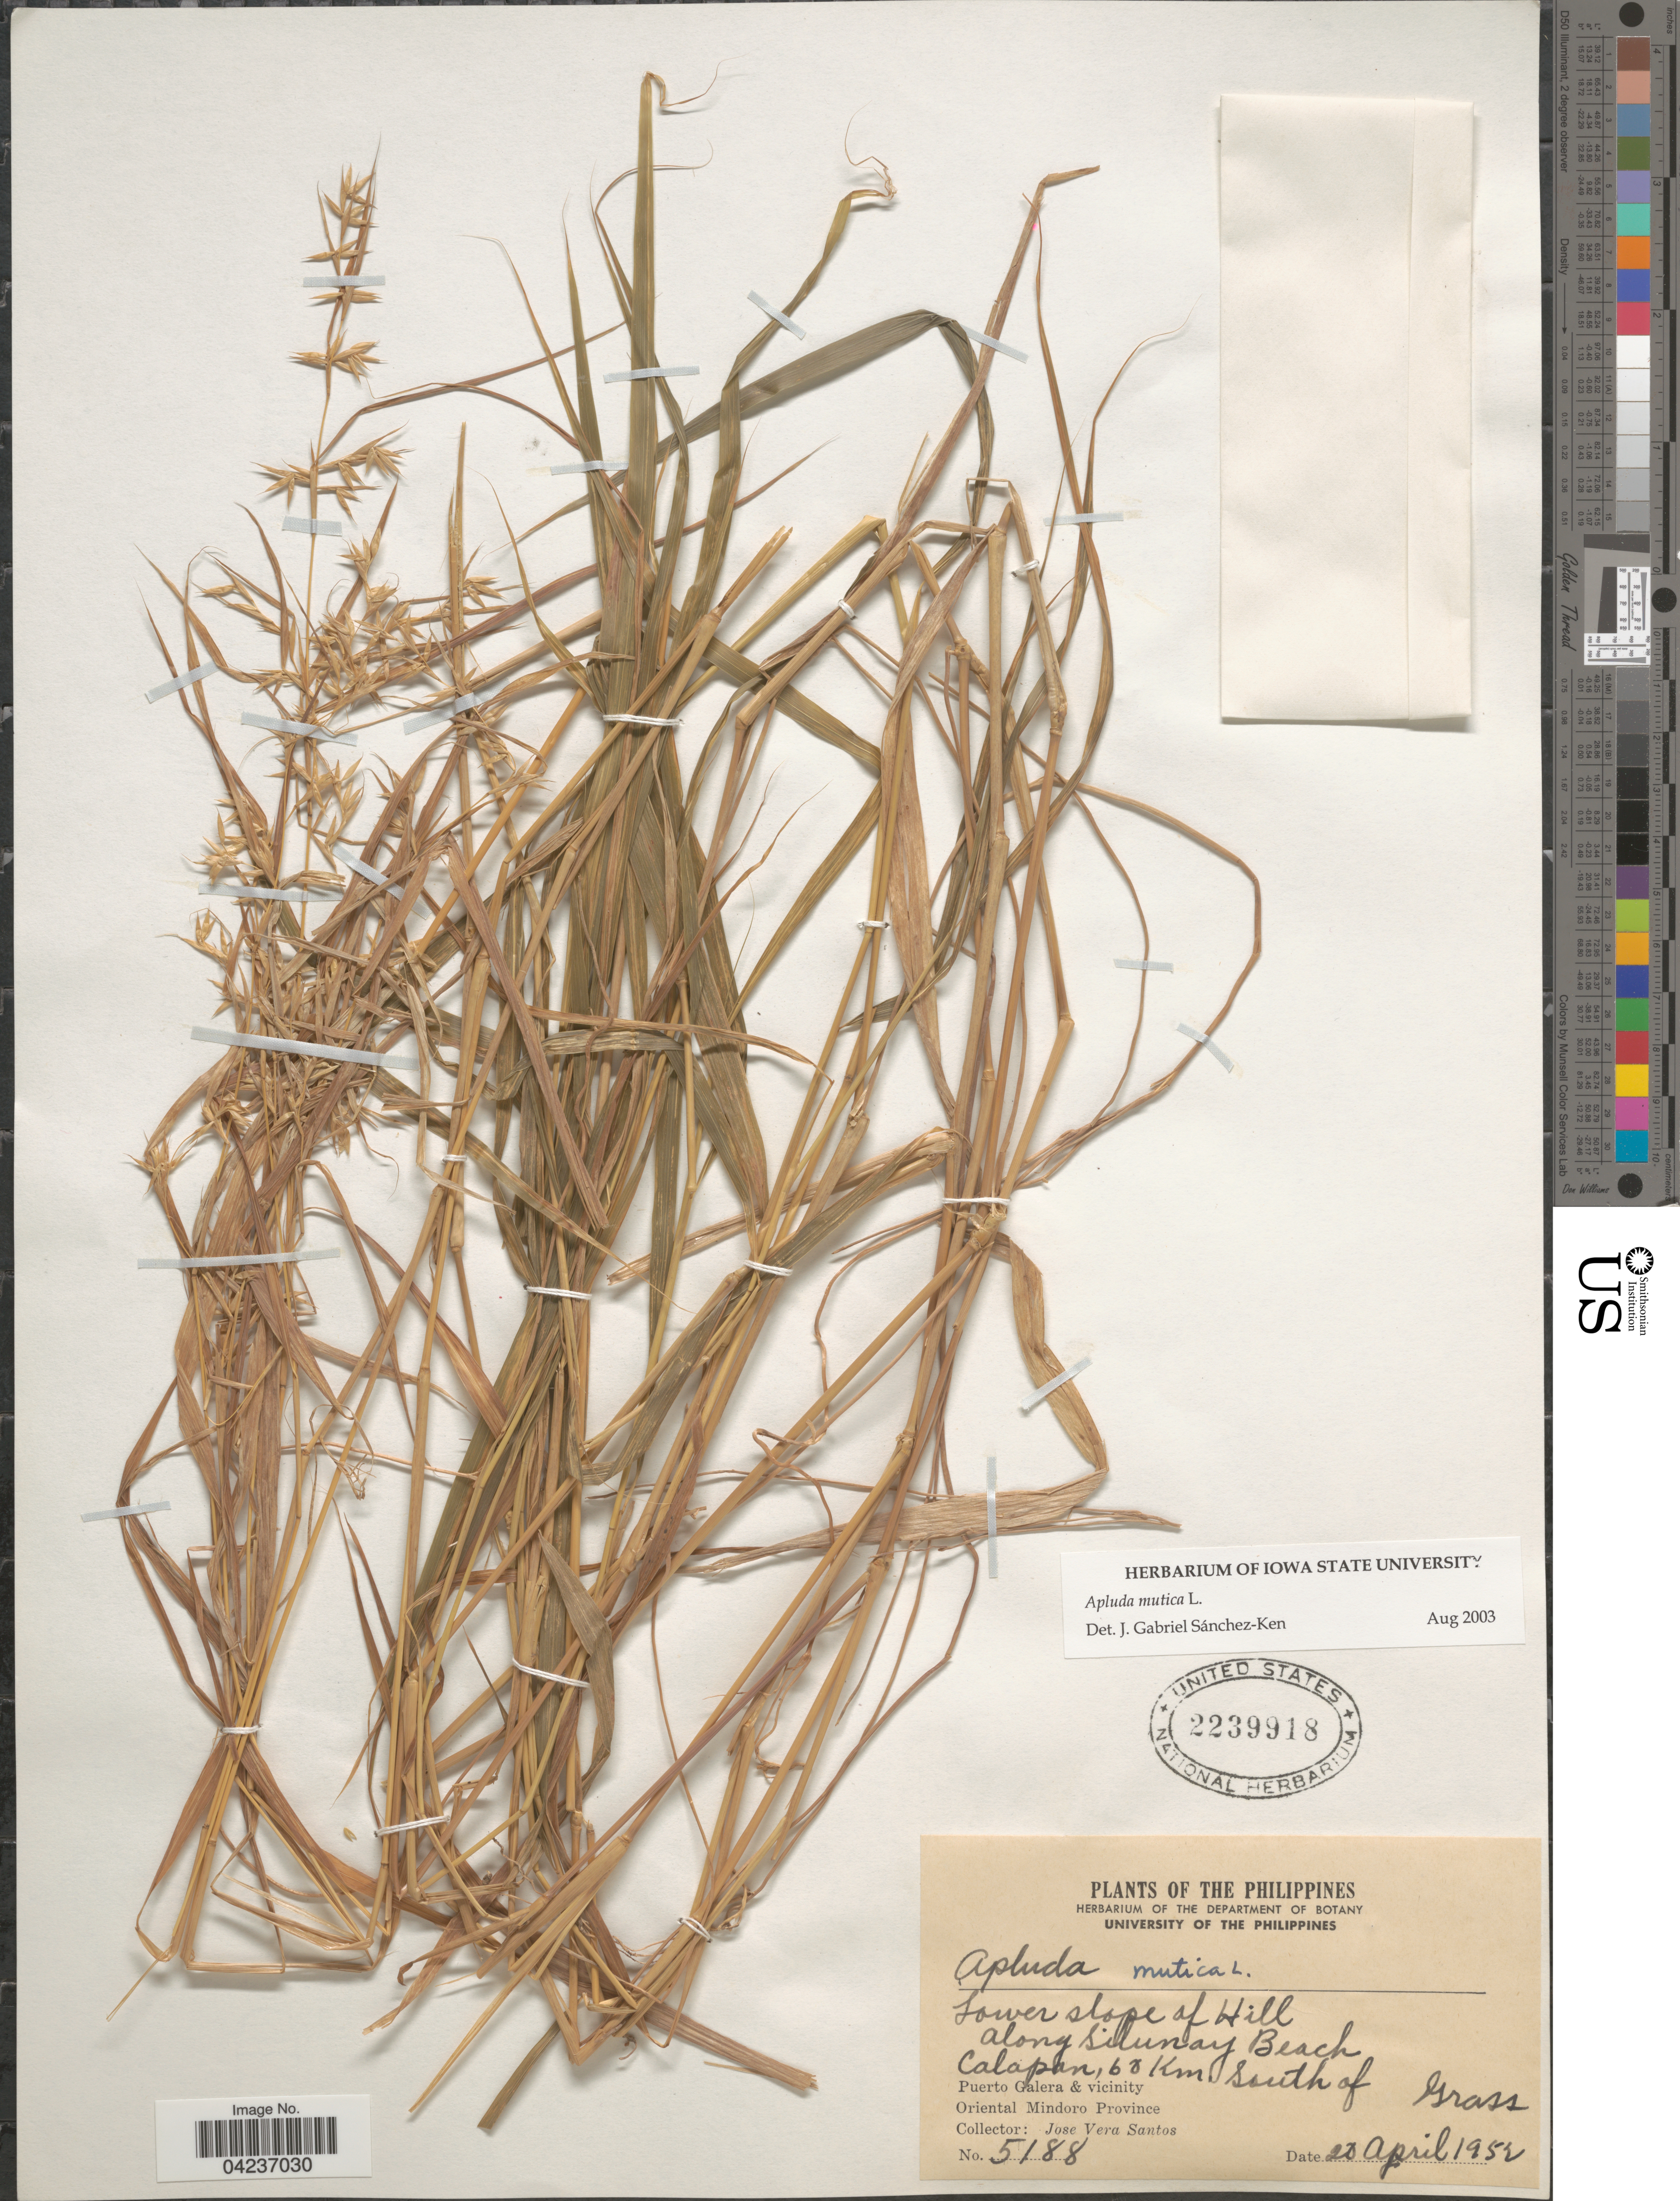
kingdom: Plantae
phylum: Tracheophyta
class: Liliopsida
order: Poales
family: Poaceae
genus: Apluda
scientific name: Apluda mutica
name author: L.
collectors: J. V. Santos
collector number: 5188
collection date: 1952-04-20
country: Philippines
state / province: Mimaropa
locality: Lower slope of Hill. Along Silunay Beach. Calapan, 60 Km South of Puerto Galera & vicinity. Oriental Mindoro Province.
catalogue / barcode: US 2239918